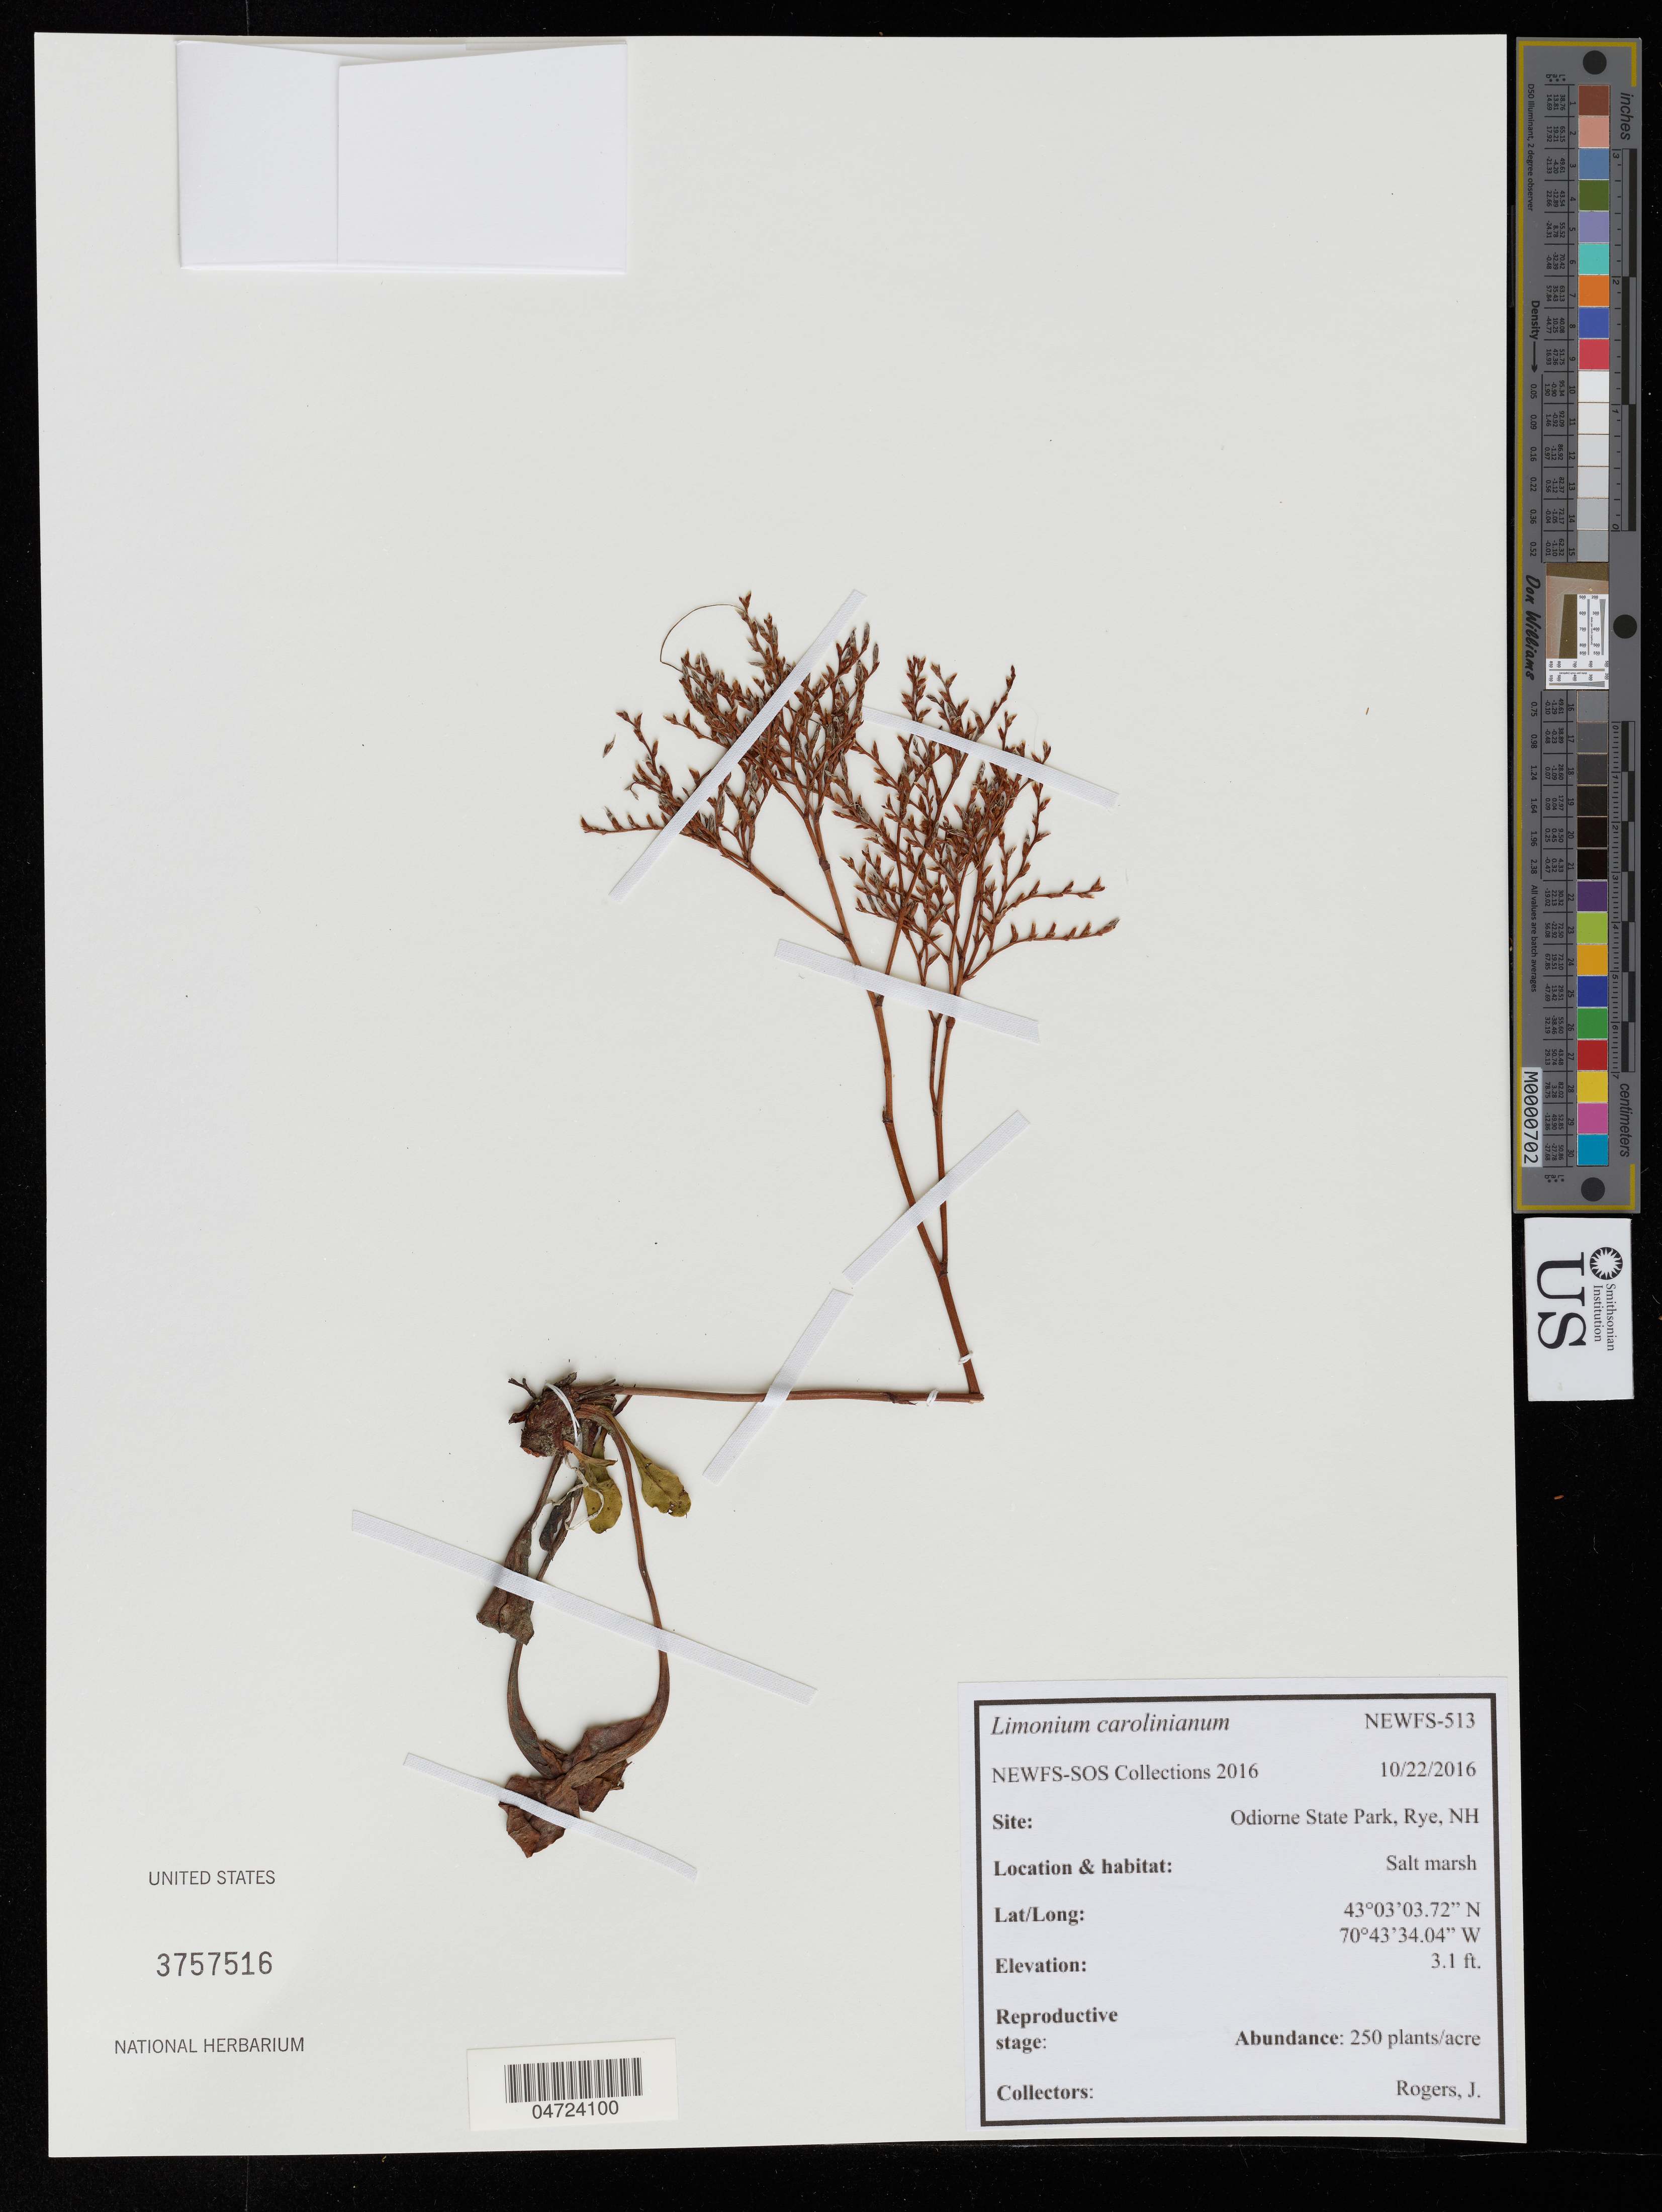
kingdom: Plantae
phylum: Tracheophyta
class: Magnoliopsida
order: Caryophyllales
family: Plumbaginaceae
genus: Limonium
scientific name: Limonium carolinianum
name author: (Walter) Britton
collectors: J. Rogers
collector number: NEWFS-513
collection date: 2016-10-22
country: United States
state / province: New Hampshire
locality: Odiorne State Park, Rye.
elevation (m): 0.9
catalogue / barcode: US 3757516